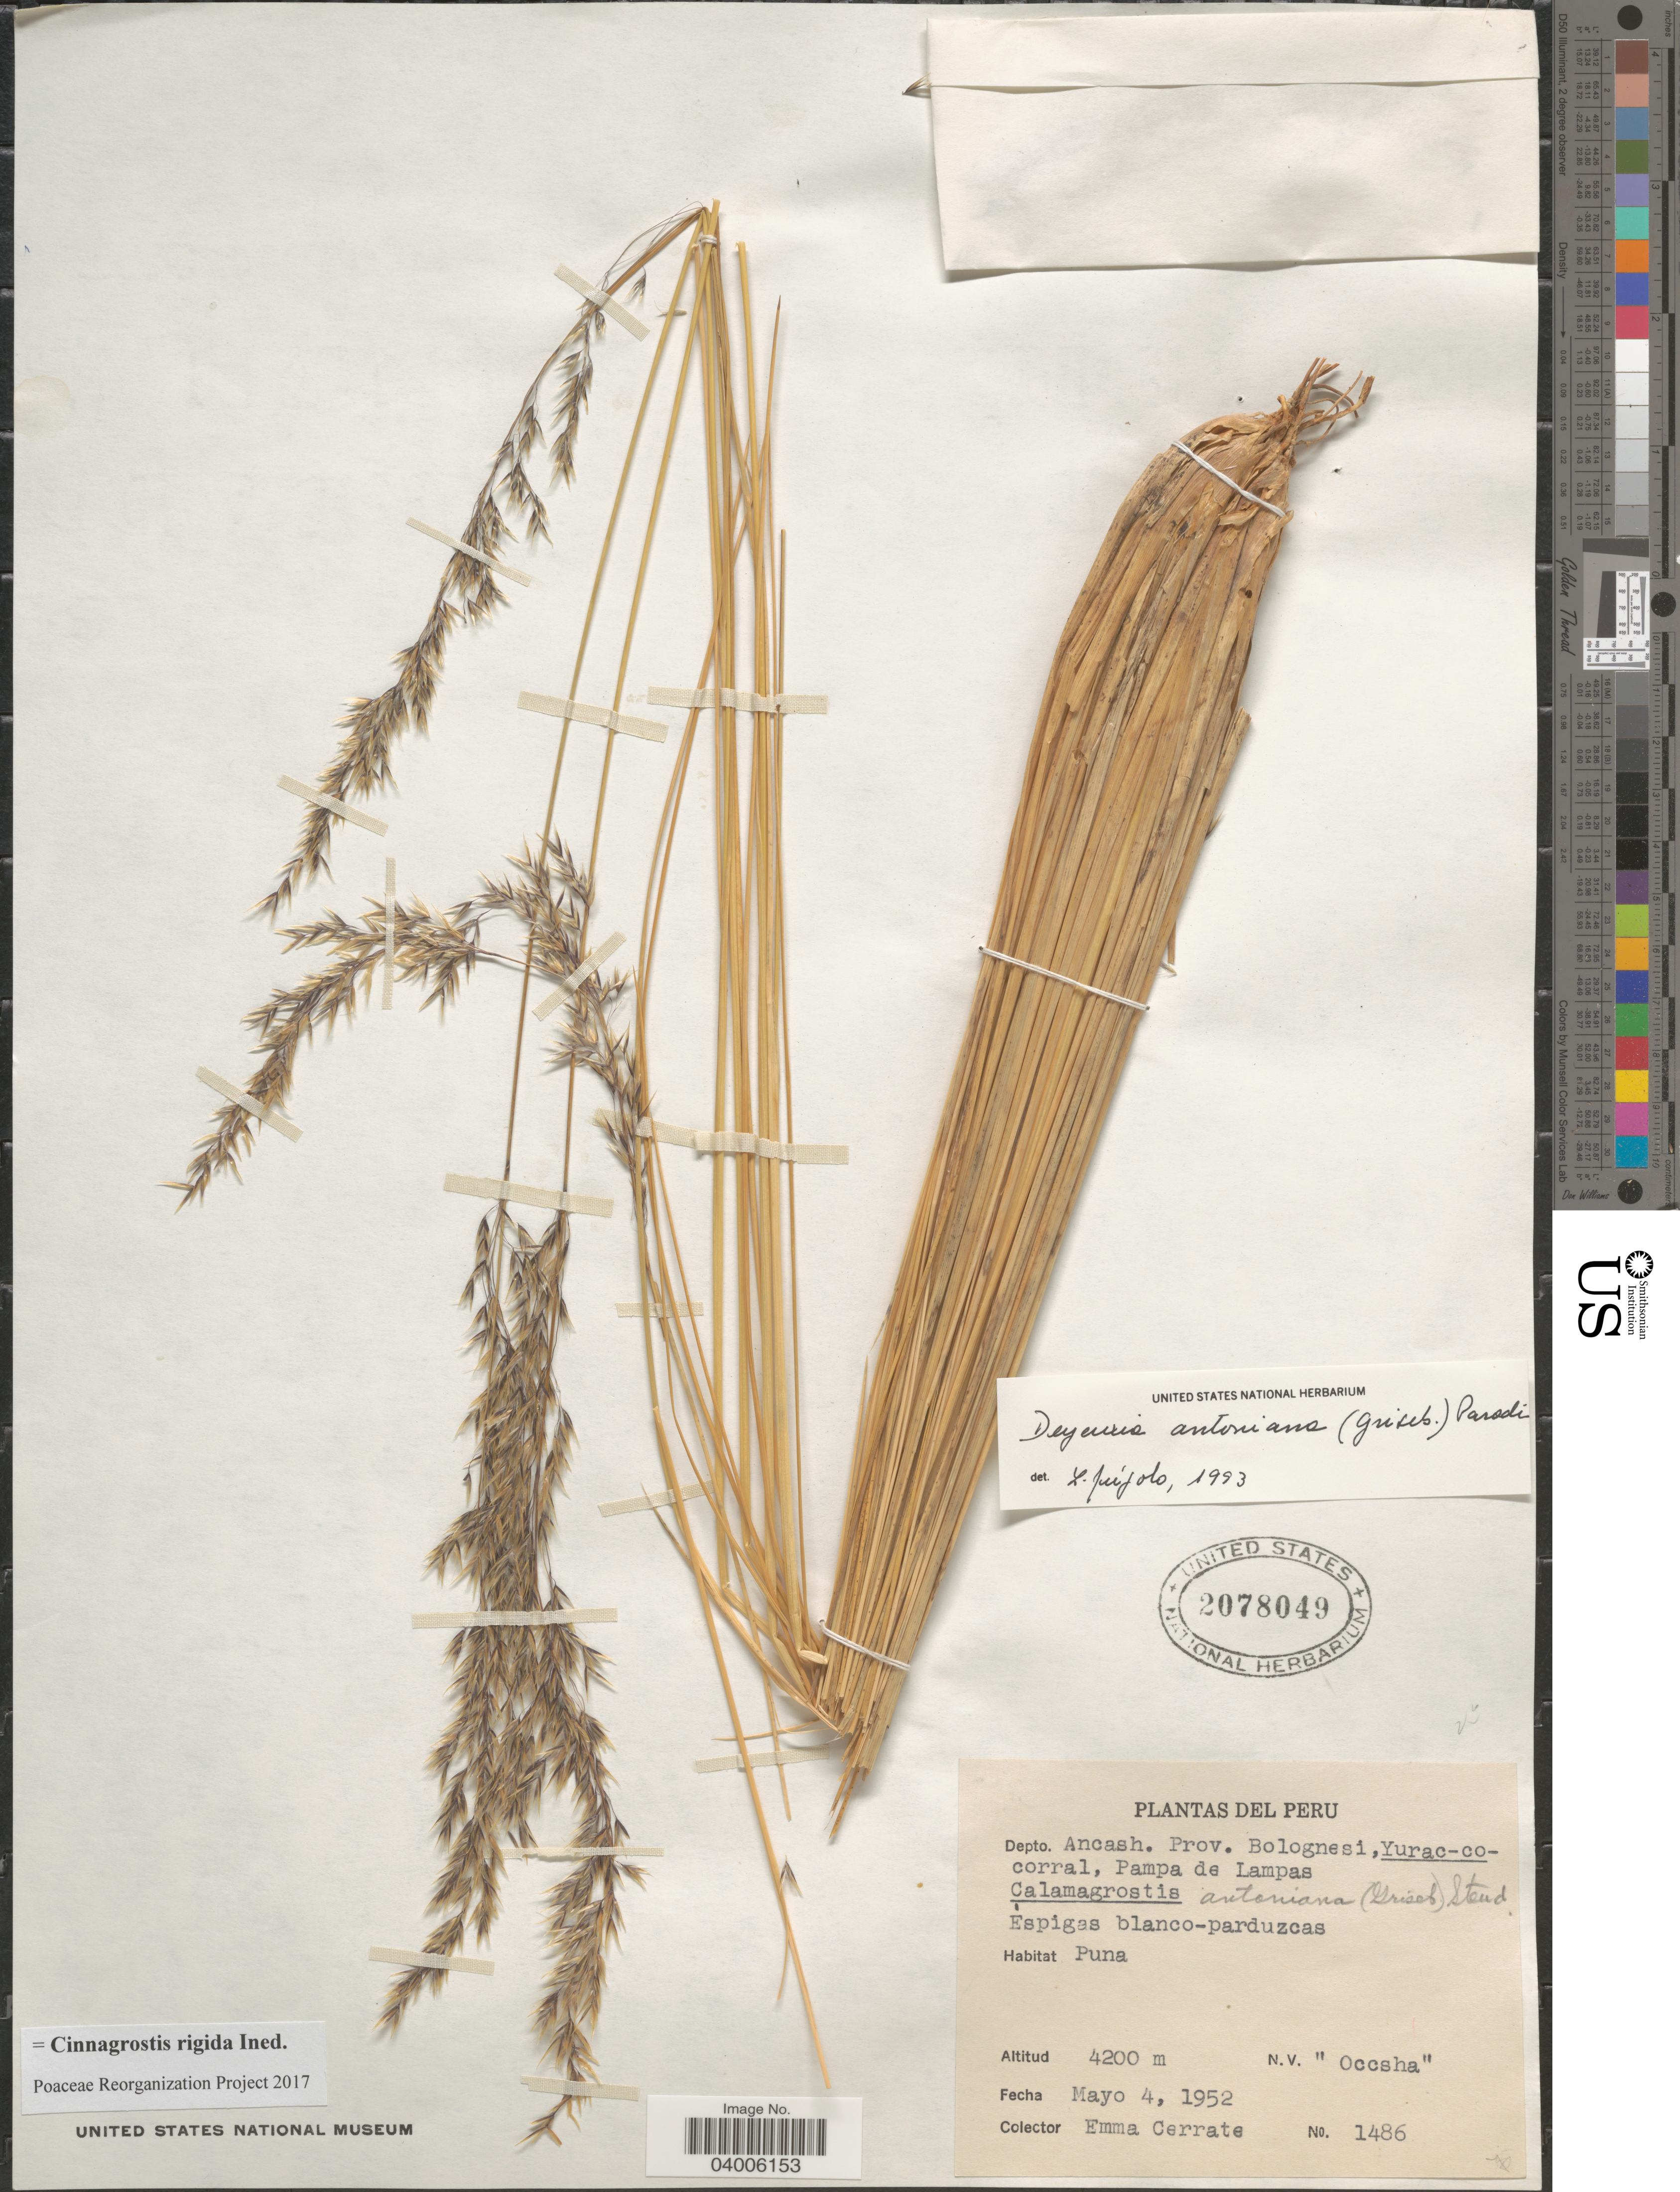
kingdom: Plantae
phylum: Tracheophyta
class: Liliopsida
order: Poales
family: Poaceae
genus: Cinnagrostis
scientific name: Cinnagrostis rigida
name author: (Kunth) P.M. Peterson et al.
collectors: E. Cerrate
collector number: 1486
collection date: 1952-05-04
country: Peru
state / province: Ancash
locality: Depto. Ancash. Prov. Bolognesi, Yurac-co-corral, Pampa de Lampas.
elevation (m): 4200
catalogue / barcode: US 2078049